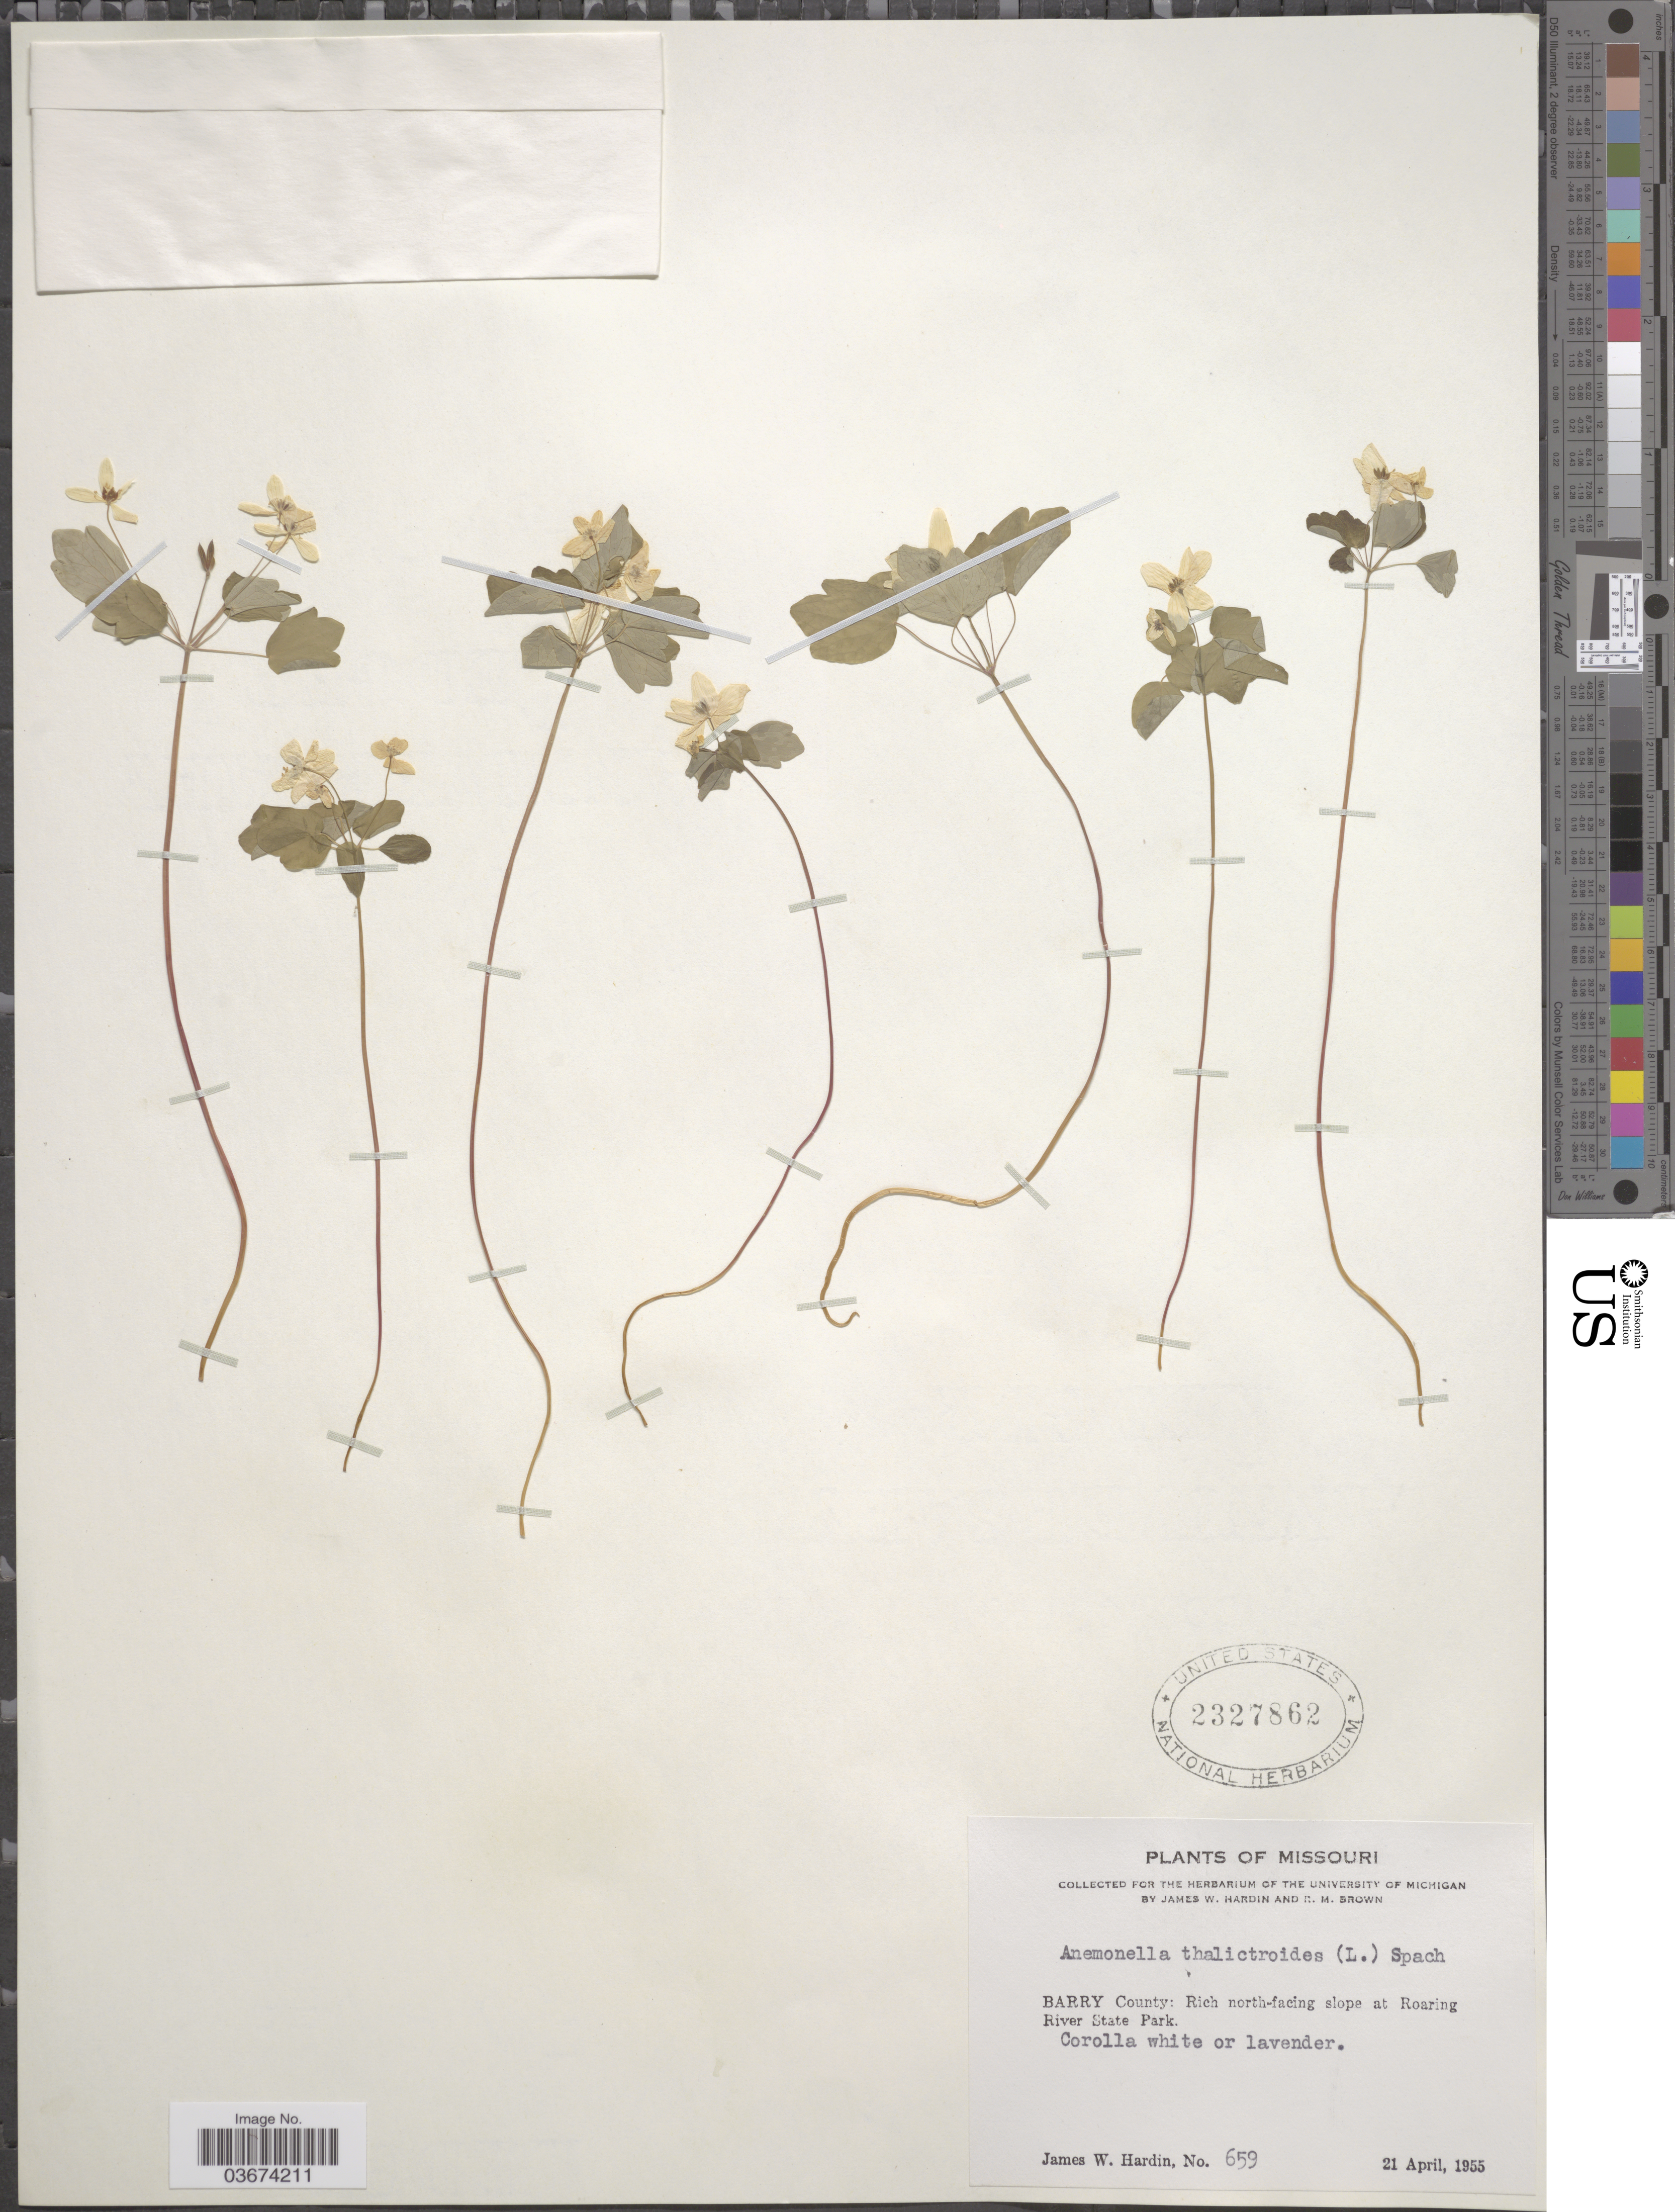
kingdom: Plantae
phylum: Tracheophyta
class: Magnoliopsida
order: Ranunculales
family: Ranunculaceae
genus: Thalictrum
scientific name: Thalictrum thalictroides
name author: (L.) A.J. Eames & B. Boivin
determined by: Strong, M. T., (US), Smithsonian Institution - National Museum of Natural History (UNITED STATES)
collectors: J. W. Hardin & R. Brown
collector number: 659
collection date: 1955-04-21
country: United States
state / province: Missouri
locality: Barry County: Rich north-facing slope at Roaring River State Park.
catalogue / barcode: US 2327862